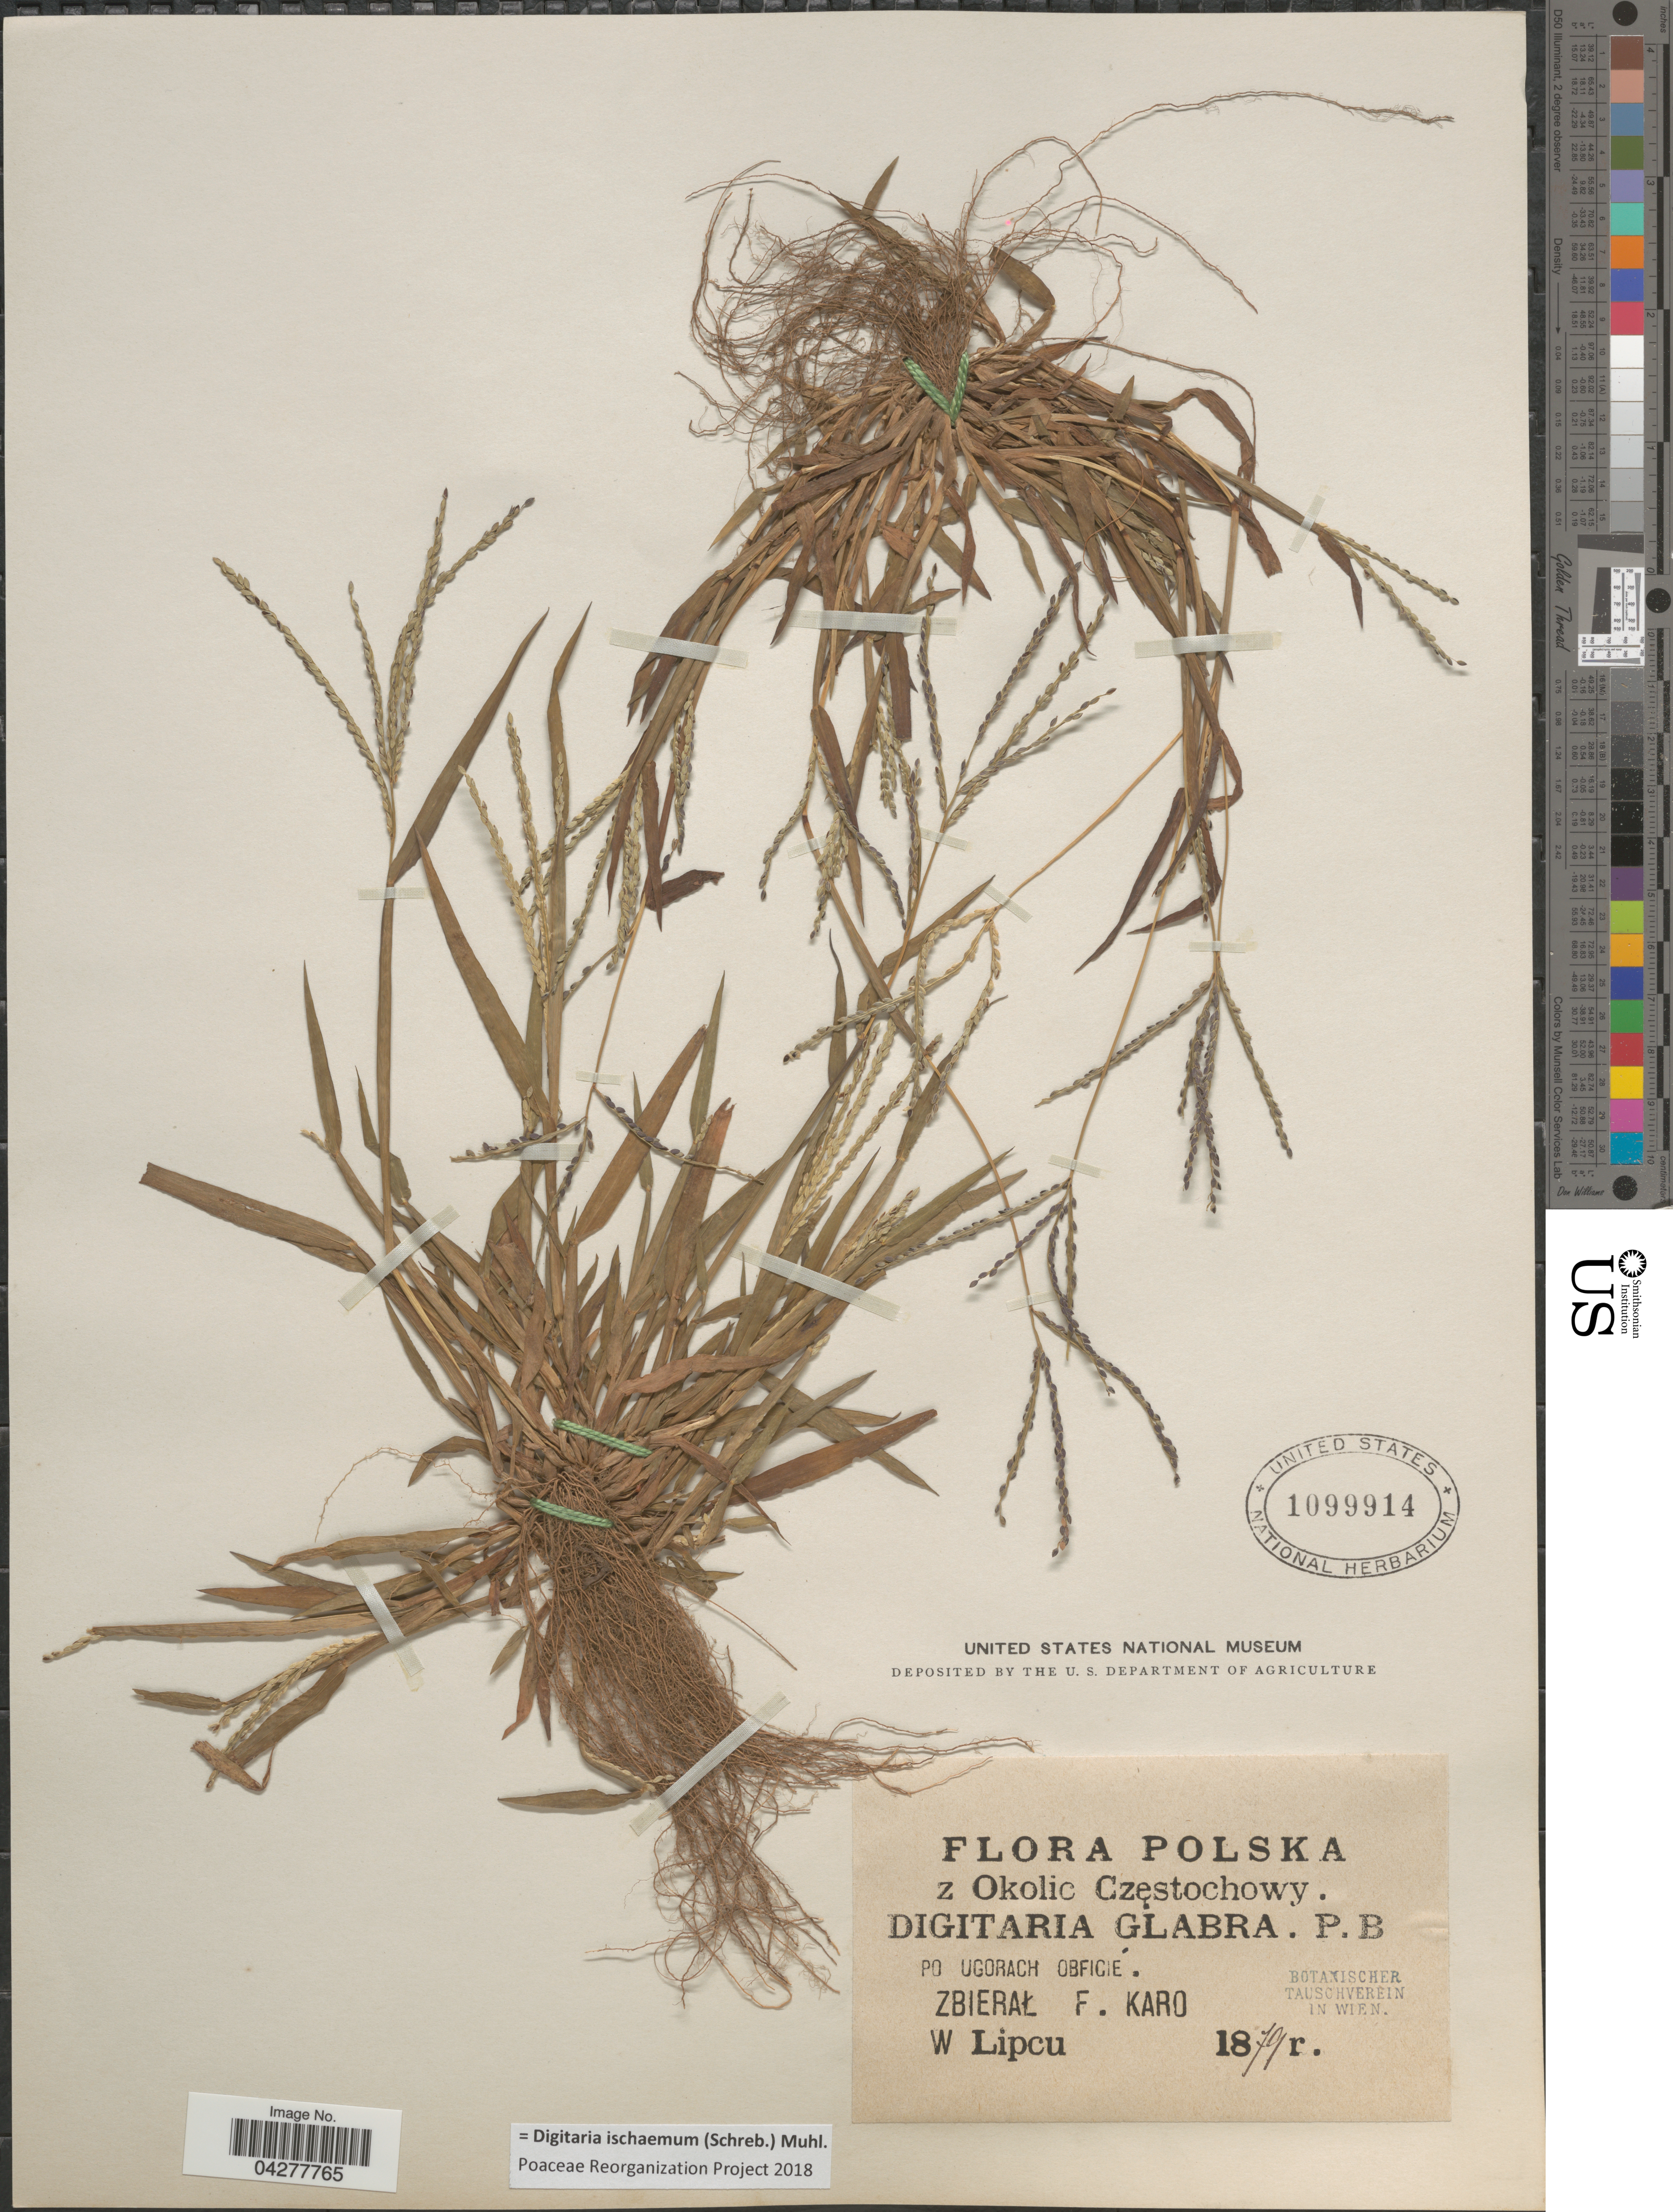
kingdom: Plantae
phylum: Tracheophyta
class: Liliopsida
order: Poales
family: Poaceae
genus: Digitaria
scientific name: Digitaria ischaemum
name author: (Schreber) Schreber ex Muhl.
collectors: F. Karo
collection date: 1879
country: Poland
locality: Polska z Okolic Częstochowy.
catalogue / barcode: US 1099914